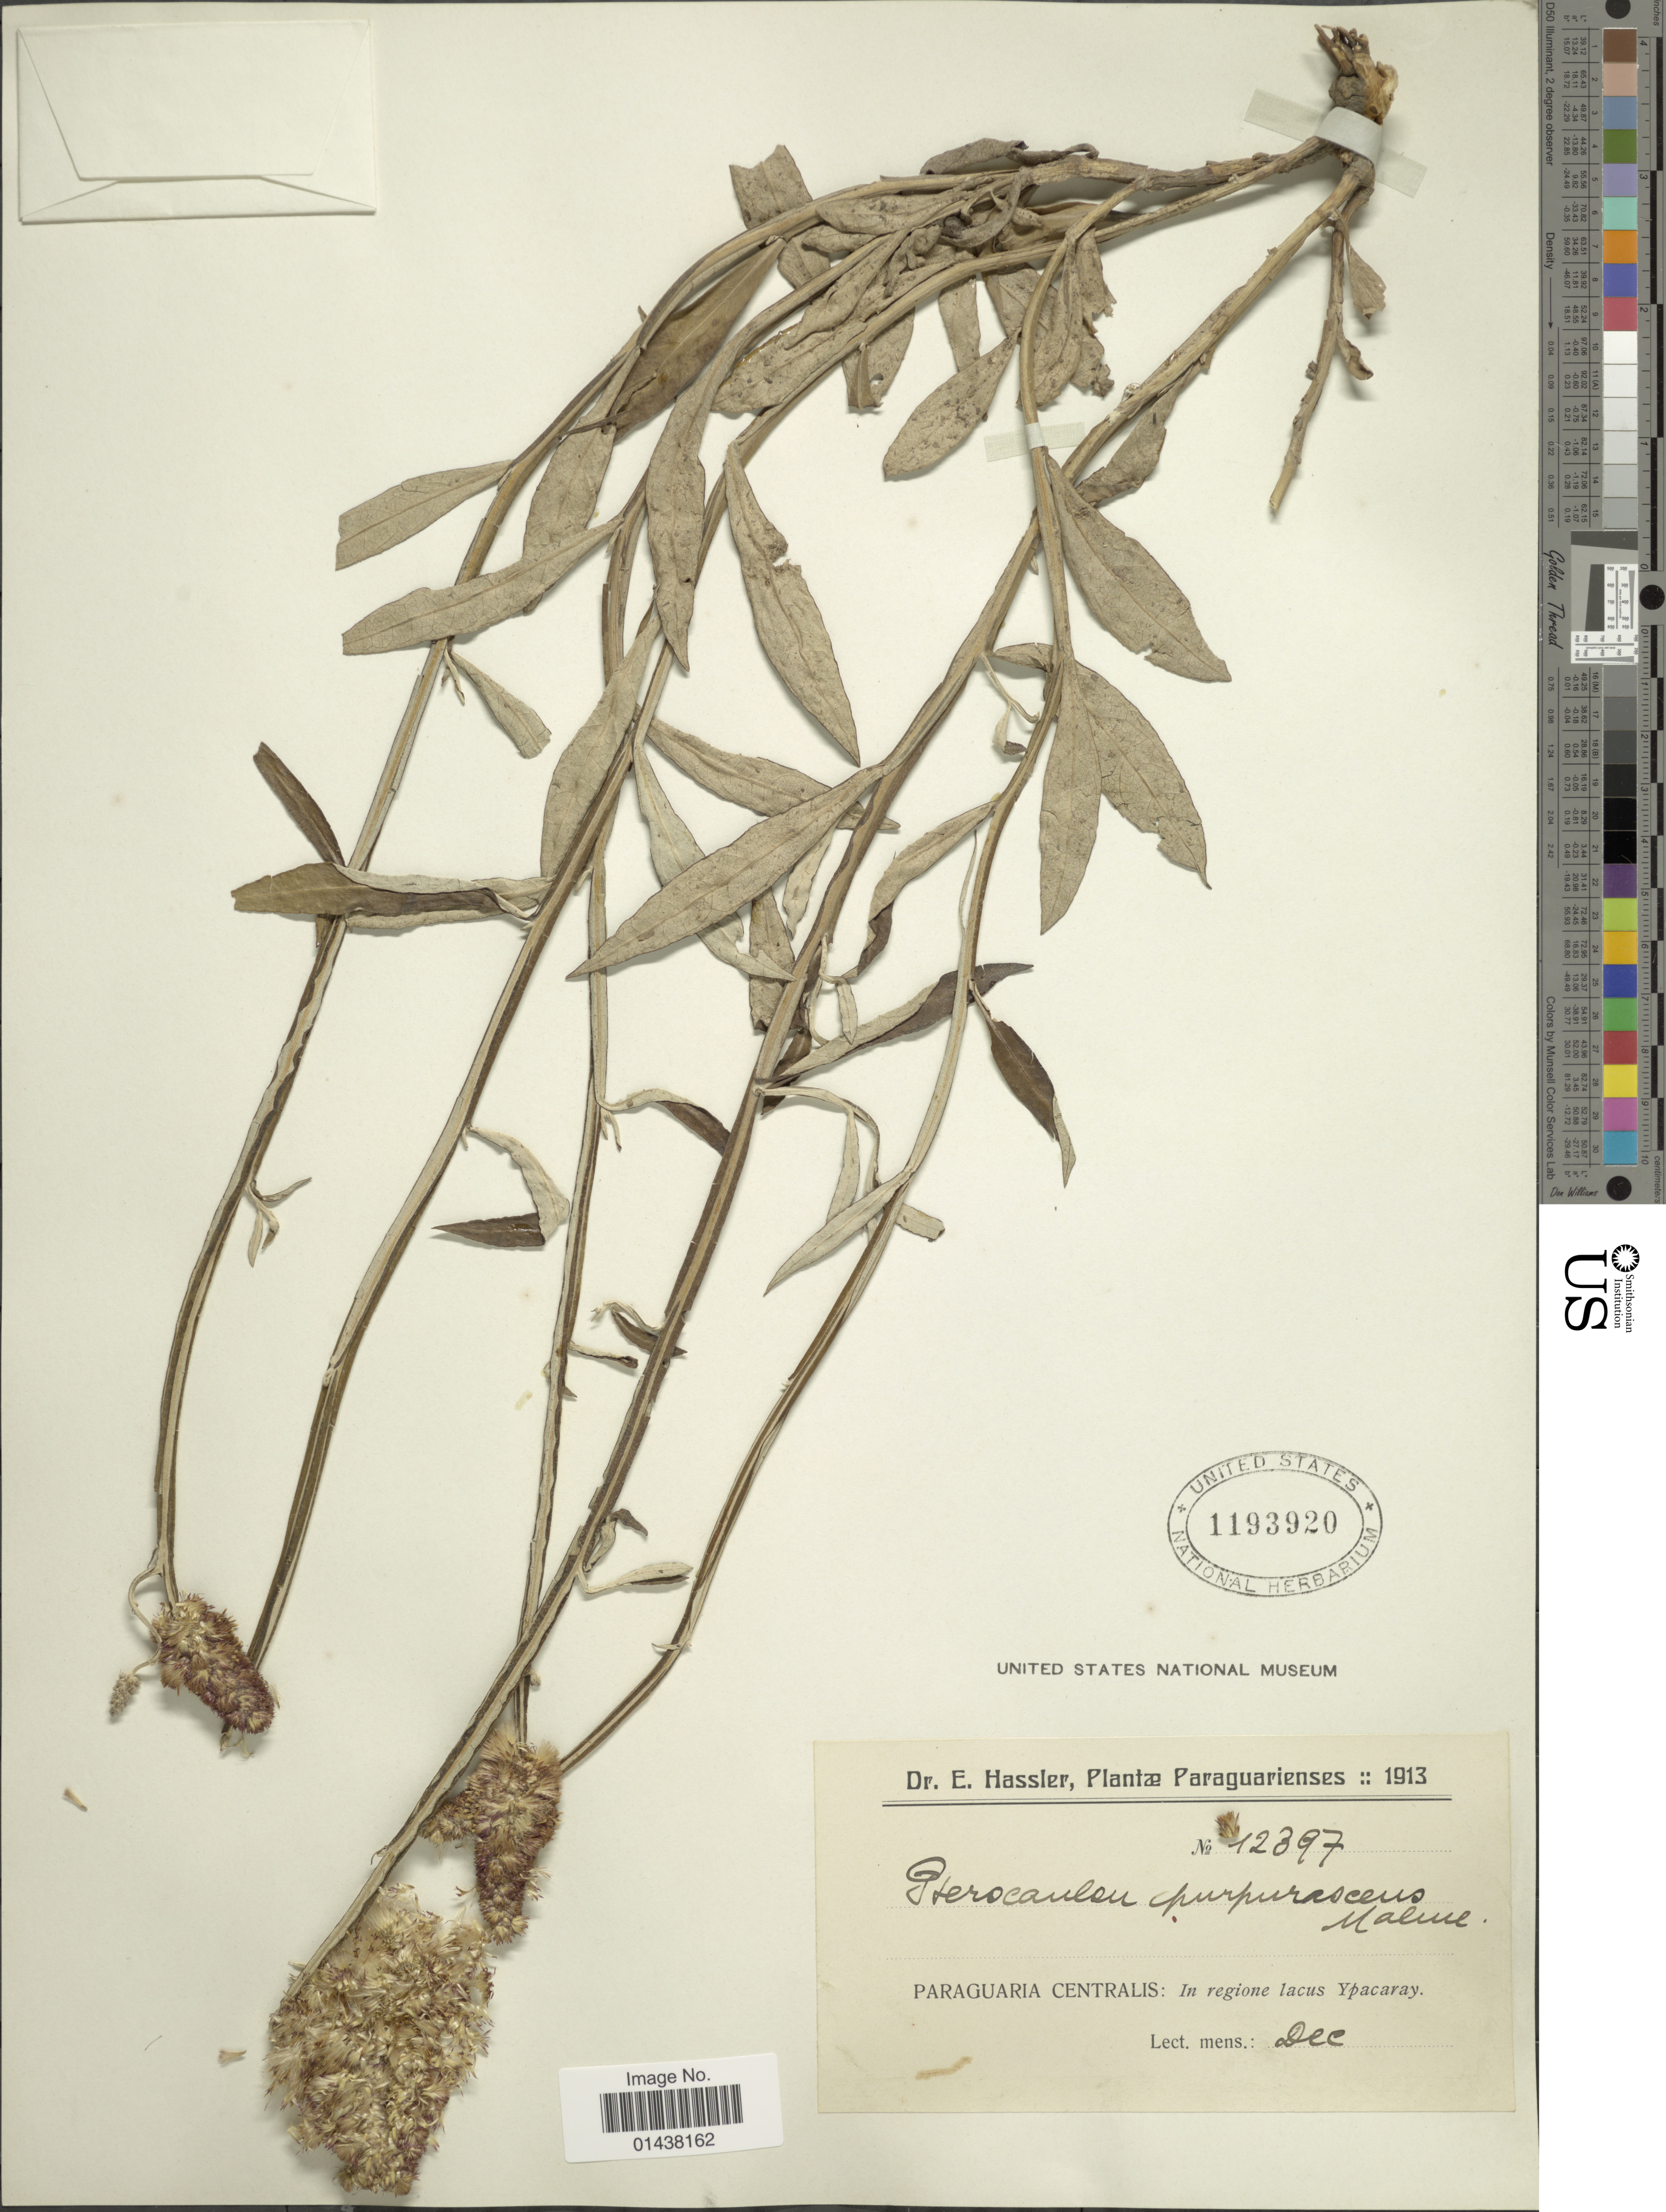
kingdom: Plantae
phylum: Tracheophyta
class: Magnoliopsida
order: Asterales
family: Asteraceae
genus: Pterocaulon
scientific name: Pterocaulon purpurascens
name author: Malme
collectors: E. Hassler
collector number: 12397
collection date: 1913-12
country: Paraguay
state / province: Paraguari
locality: In regiones lacus Ypacaray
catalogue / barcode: US 1193920